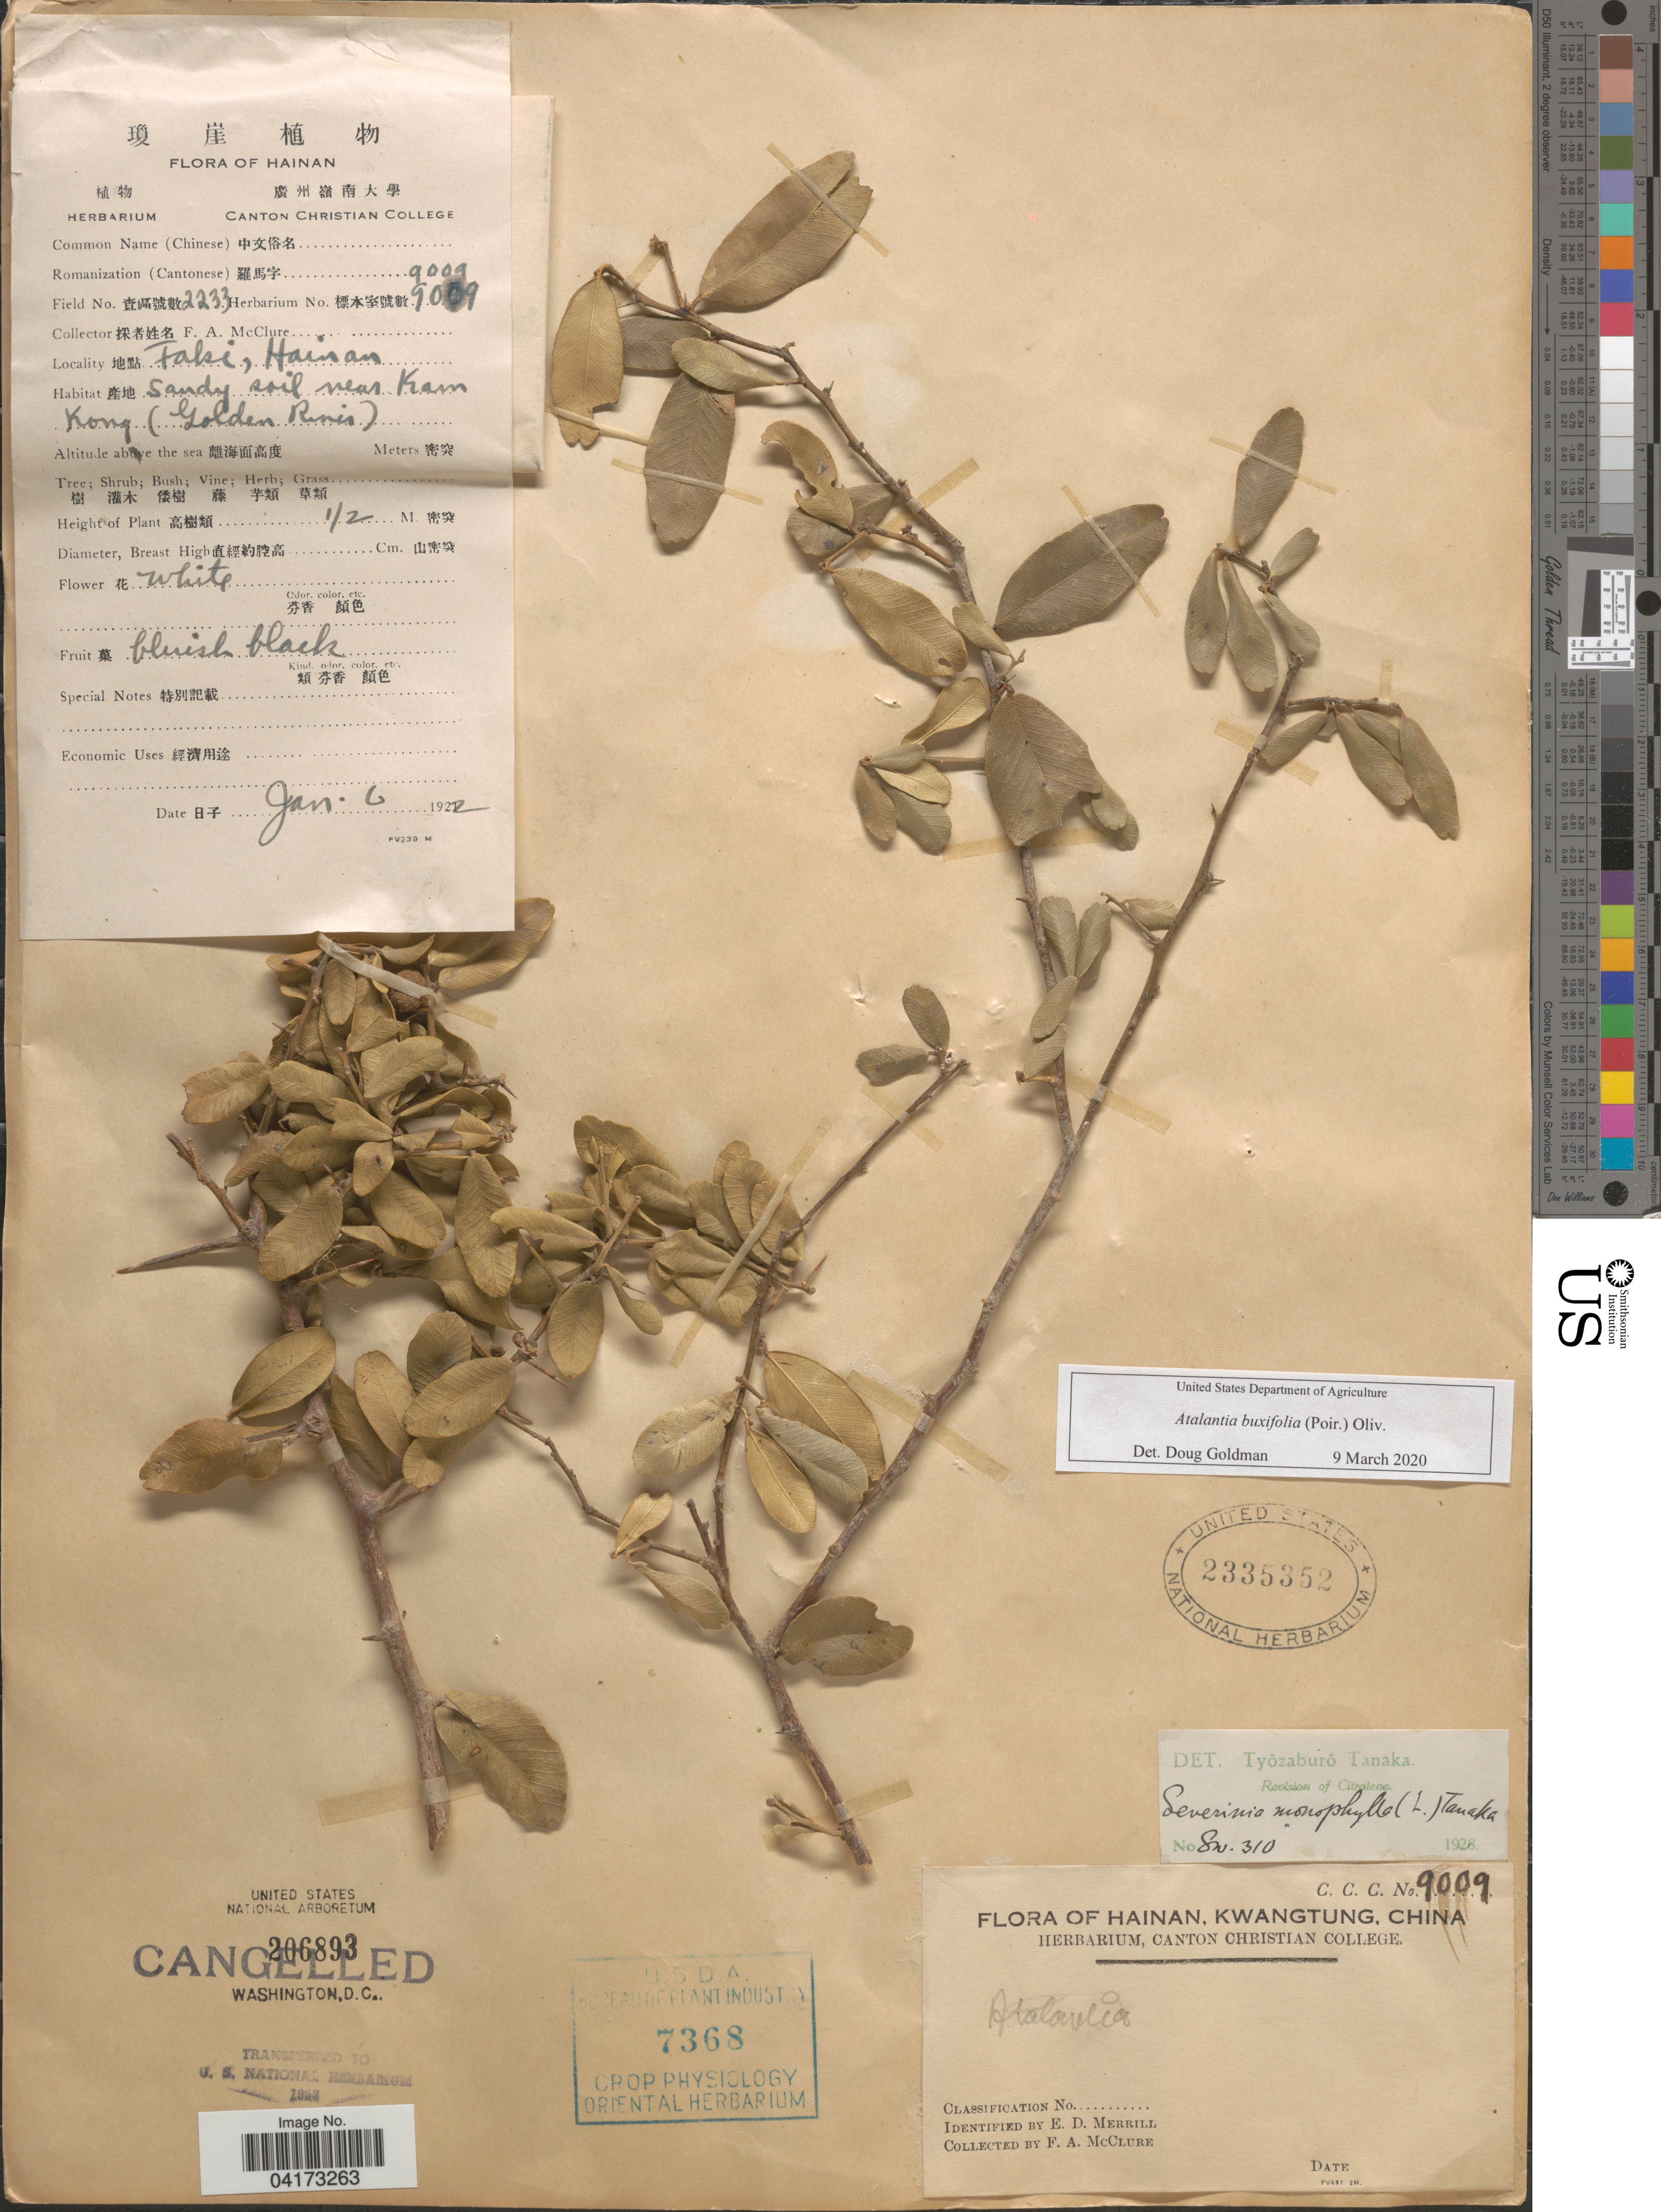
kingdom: Plantae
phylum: Tracheophyta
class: Magnoliopsida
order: Sapindales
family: Rutaceae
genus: Atalantia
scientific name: Atalantia buxifolia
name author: (Poir.) Oliv.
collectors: F. A. McClure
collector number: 9009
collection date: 1922-01-06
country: China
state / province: Hainan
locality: Faki. Sandy soil near Kam Kong (Golden River).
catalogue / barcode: US 2335352